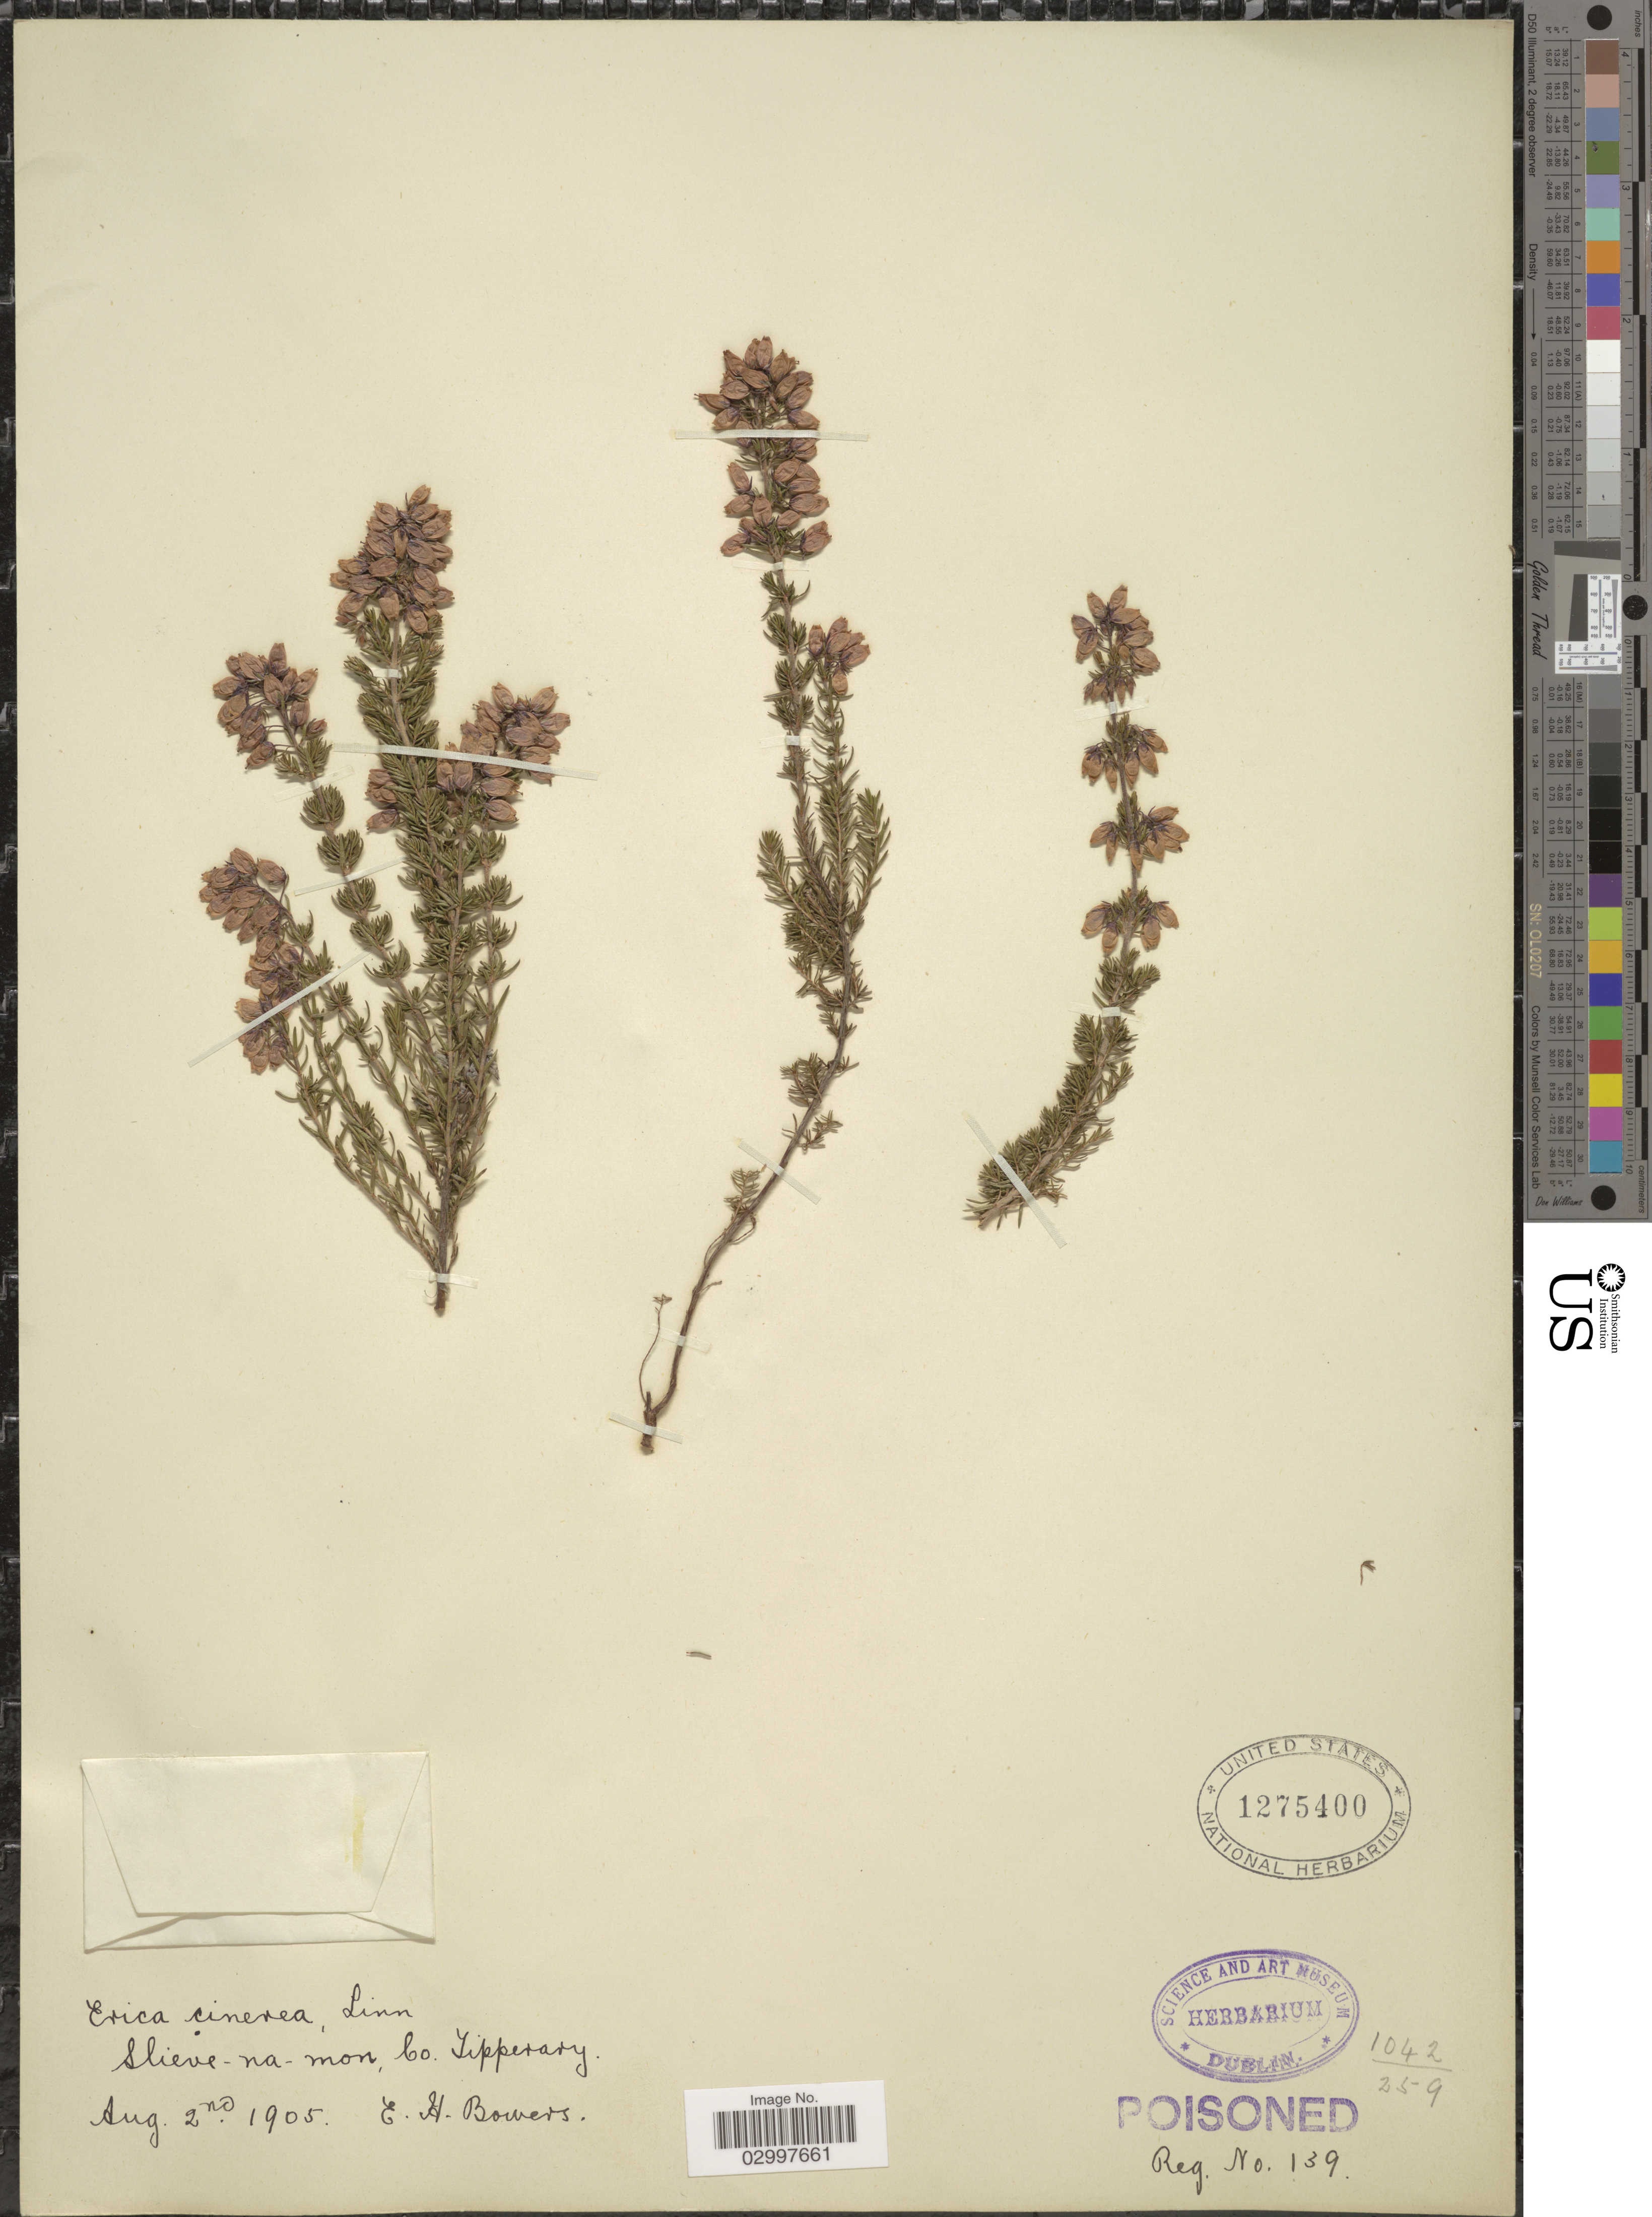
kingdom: Plantae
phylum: Tracheophyta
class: Magnoliopsida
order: Ericales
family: Ericaceae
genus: Erica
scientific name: Erica cinerea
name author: L.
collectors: E. Bowers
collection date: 1905-08-02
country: Ireland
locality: Slieve-na-mon, Co. Tipperary.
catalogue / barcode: US 1275400